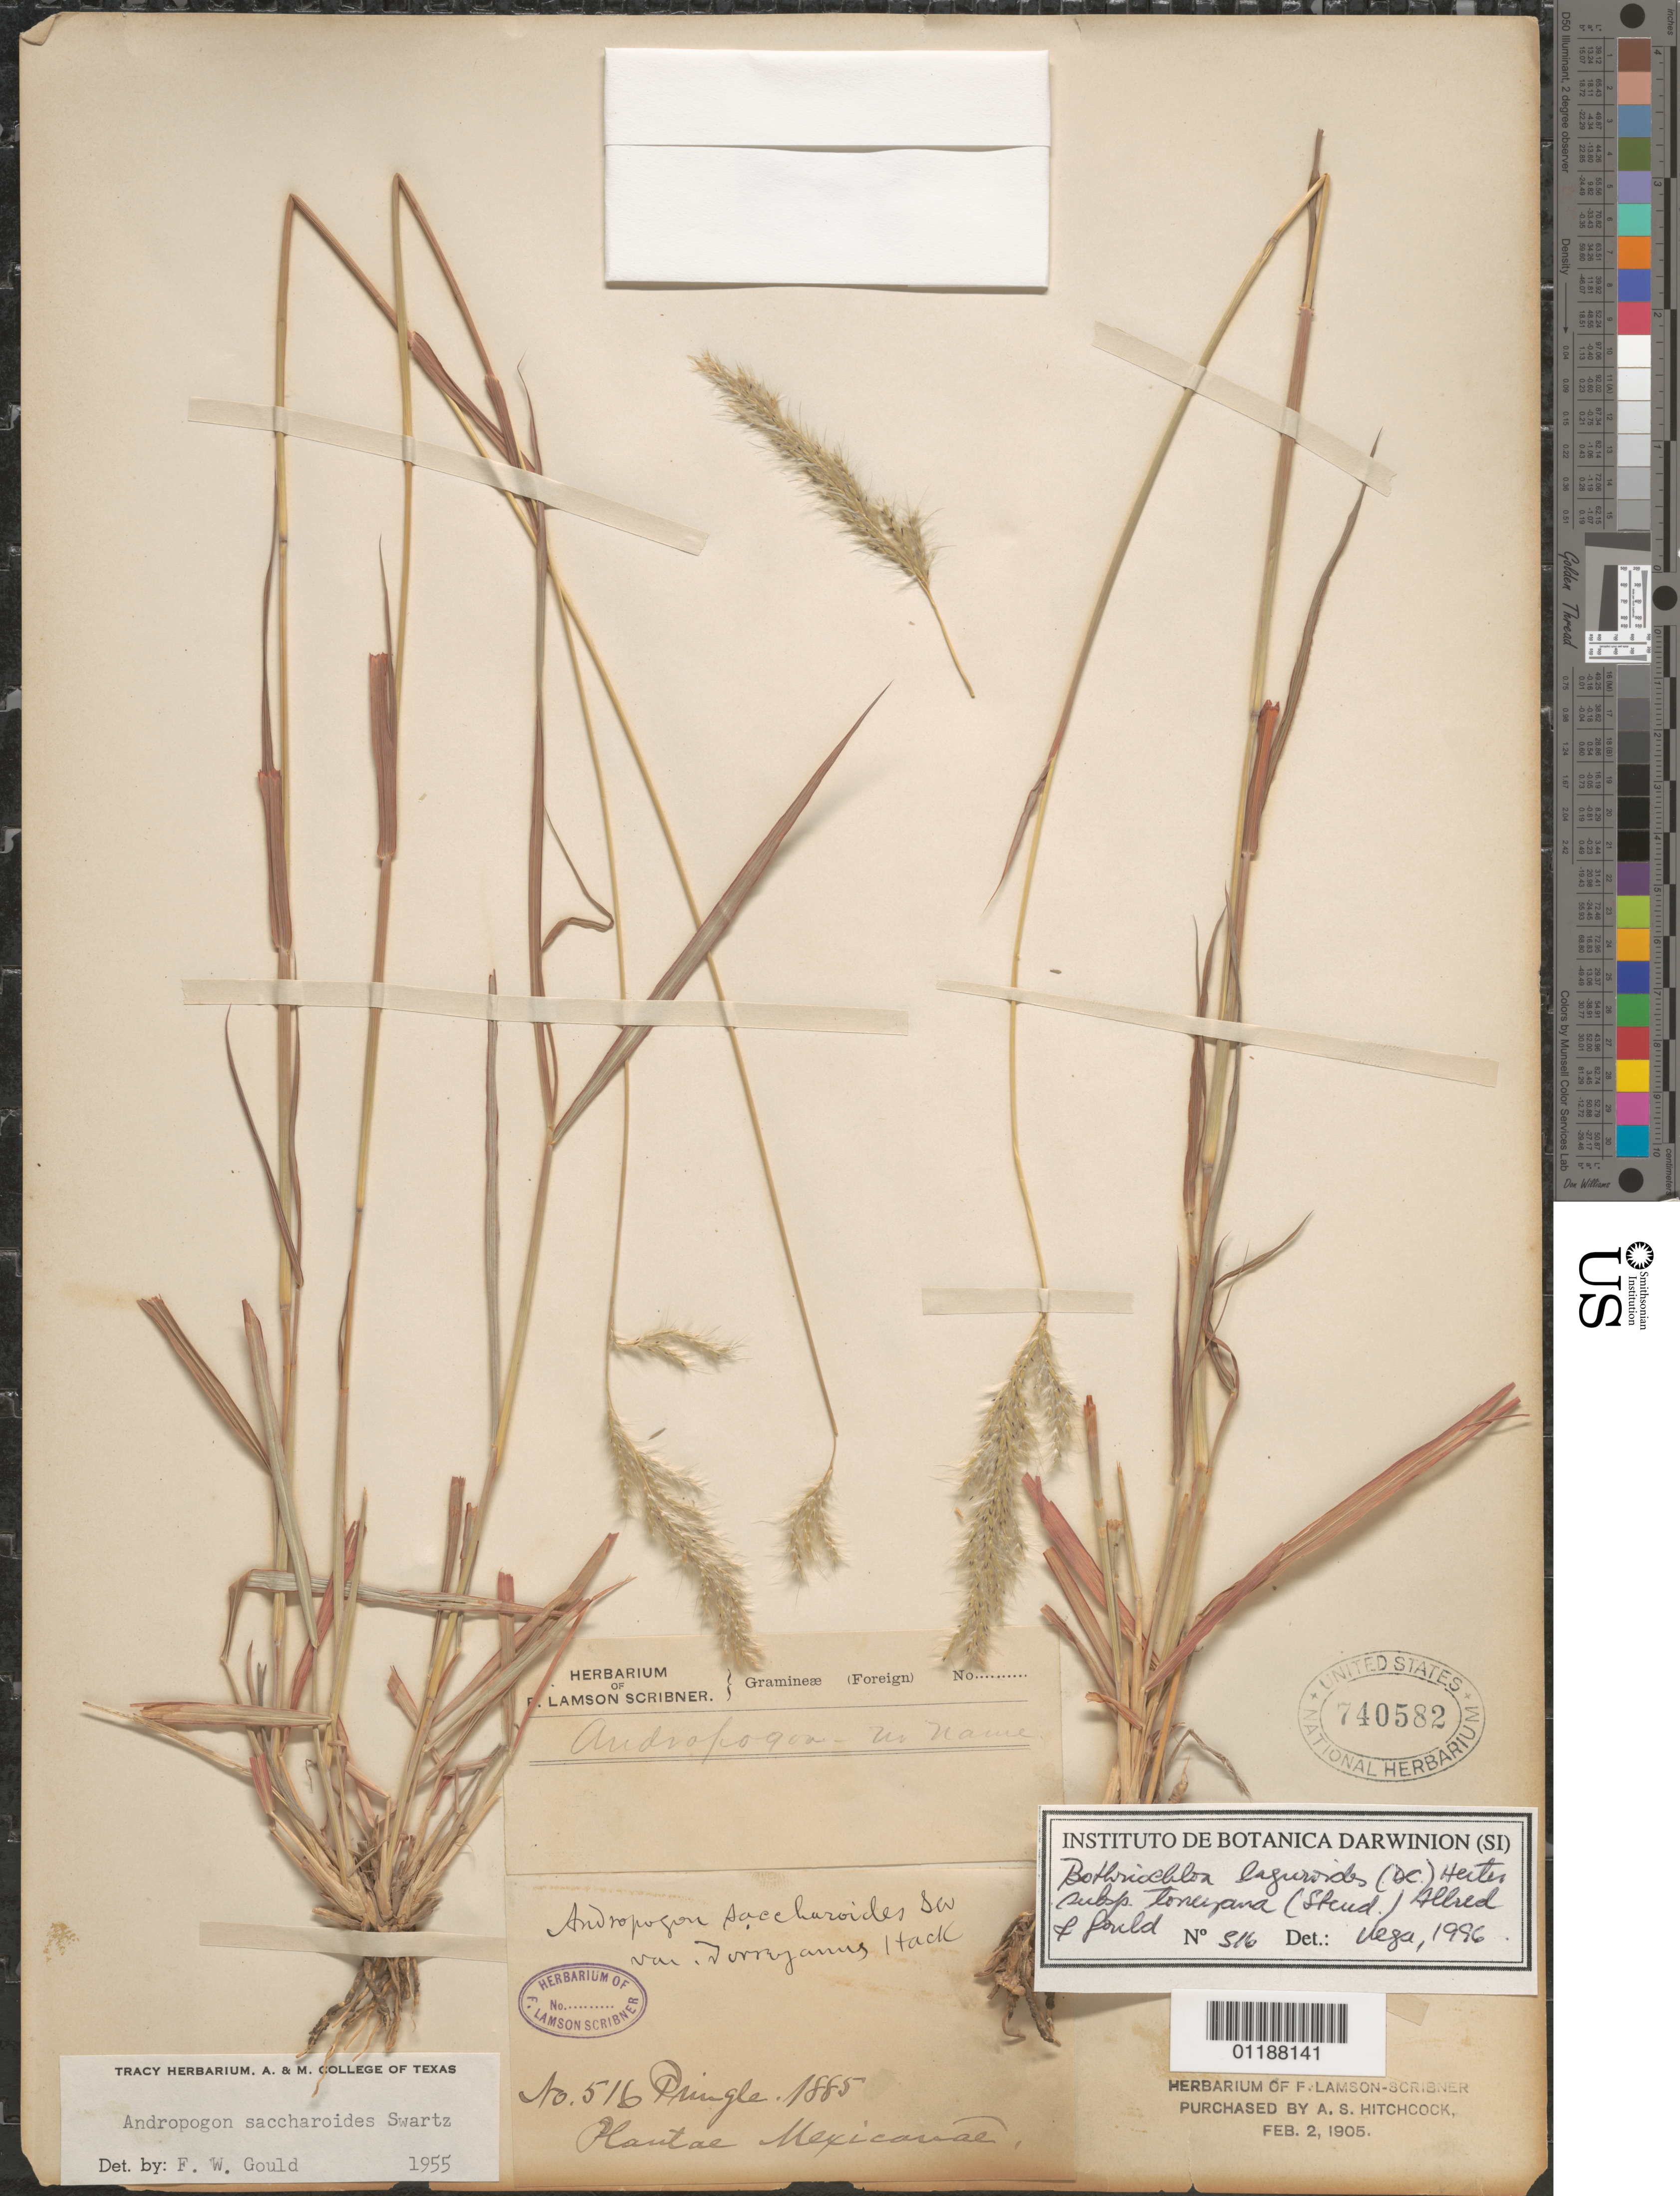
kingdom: Plantae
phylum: Tracheophyta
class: Liliopsida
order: Poales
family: Poaceae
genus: Bothriochloa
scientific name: Bothriochloa laguroides subsp. torreyana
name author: (Steud.) Allred & Gould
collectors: C. G. Pringle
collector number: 516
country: Mexico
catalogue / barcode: US 740582